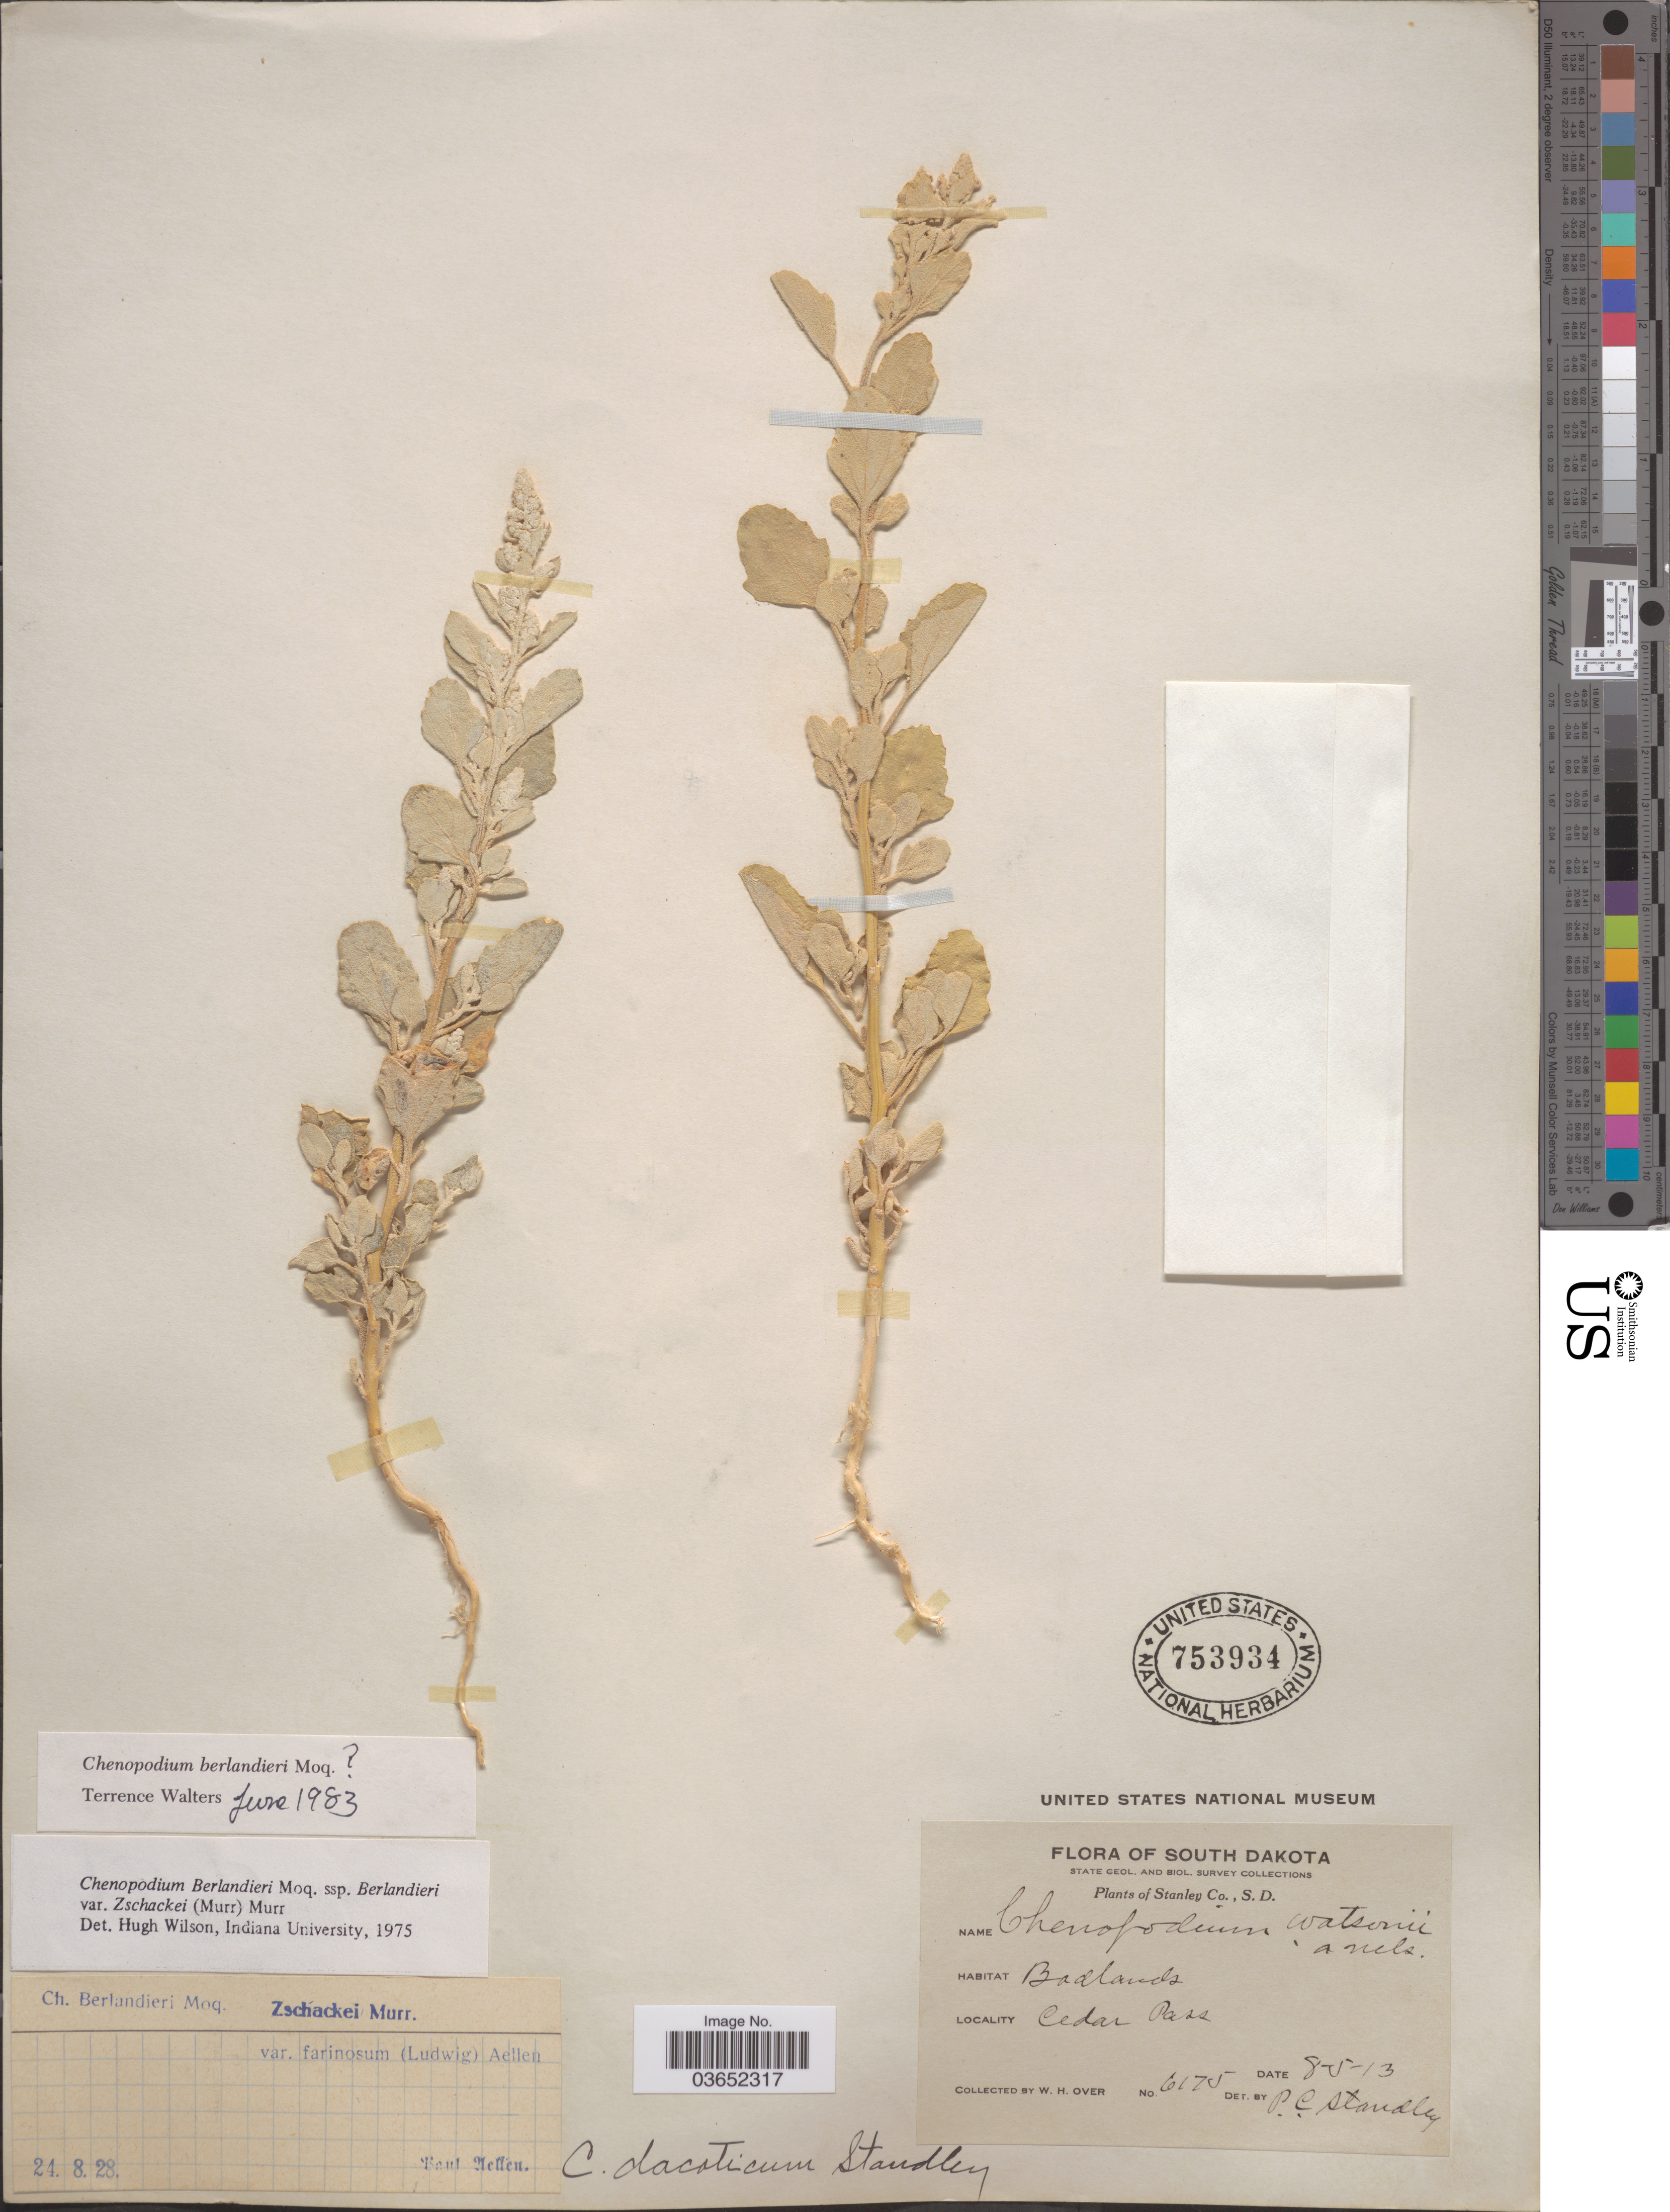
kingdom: Plantae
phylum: Tracheophyta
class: Magnoliopsida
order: Caryophyllales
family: Amaranthaceae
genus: Chenopodium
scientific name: Chenopodium berlandieri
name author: Moq.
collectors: W. Over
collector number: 6175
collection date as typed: Transcribed d/m/y: 5/8/13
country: United States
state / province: South Dakota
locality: Badlands, Cedar Pass. Stanley Co.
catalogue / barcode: US 753934